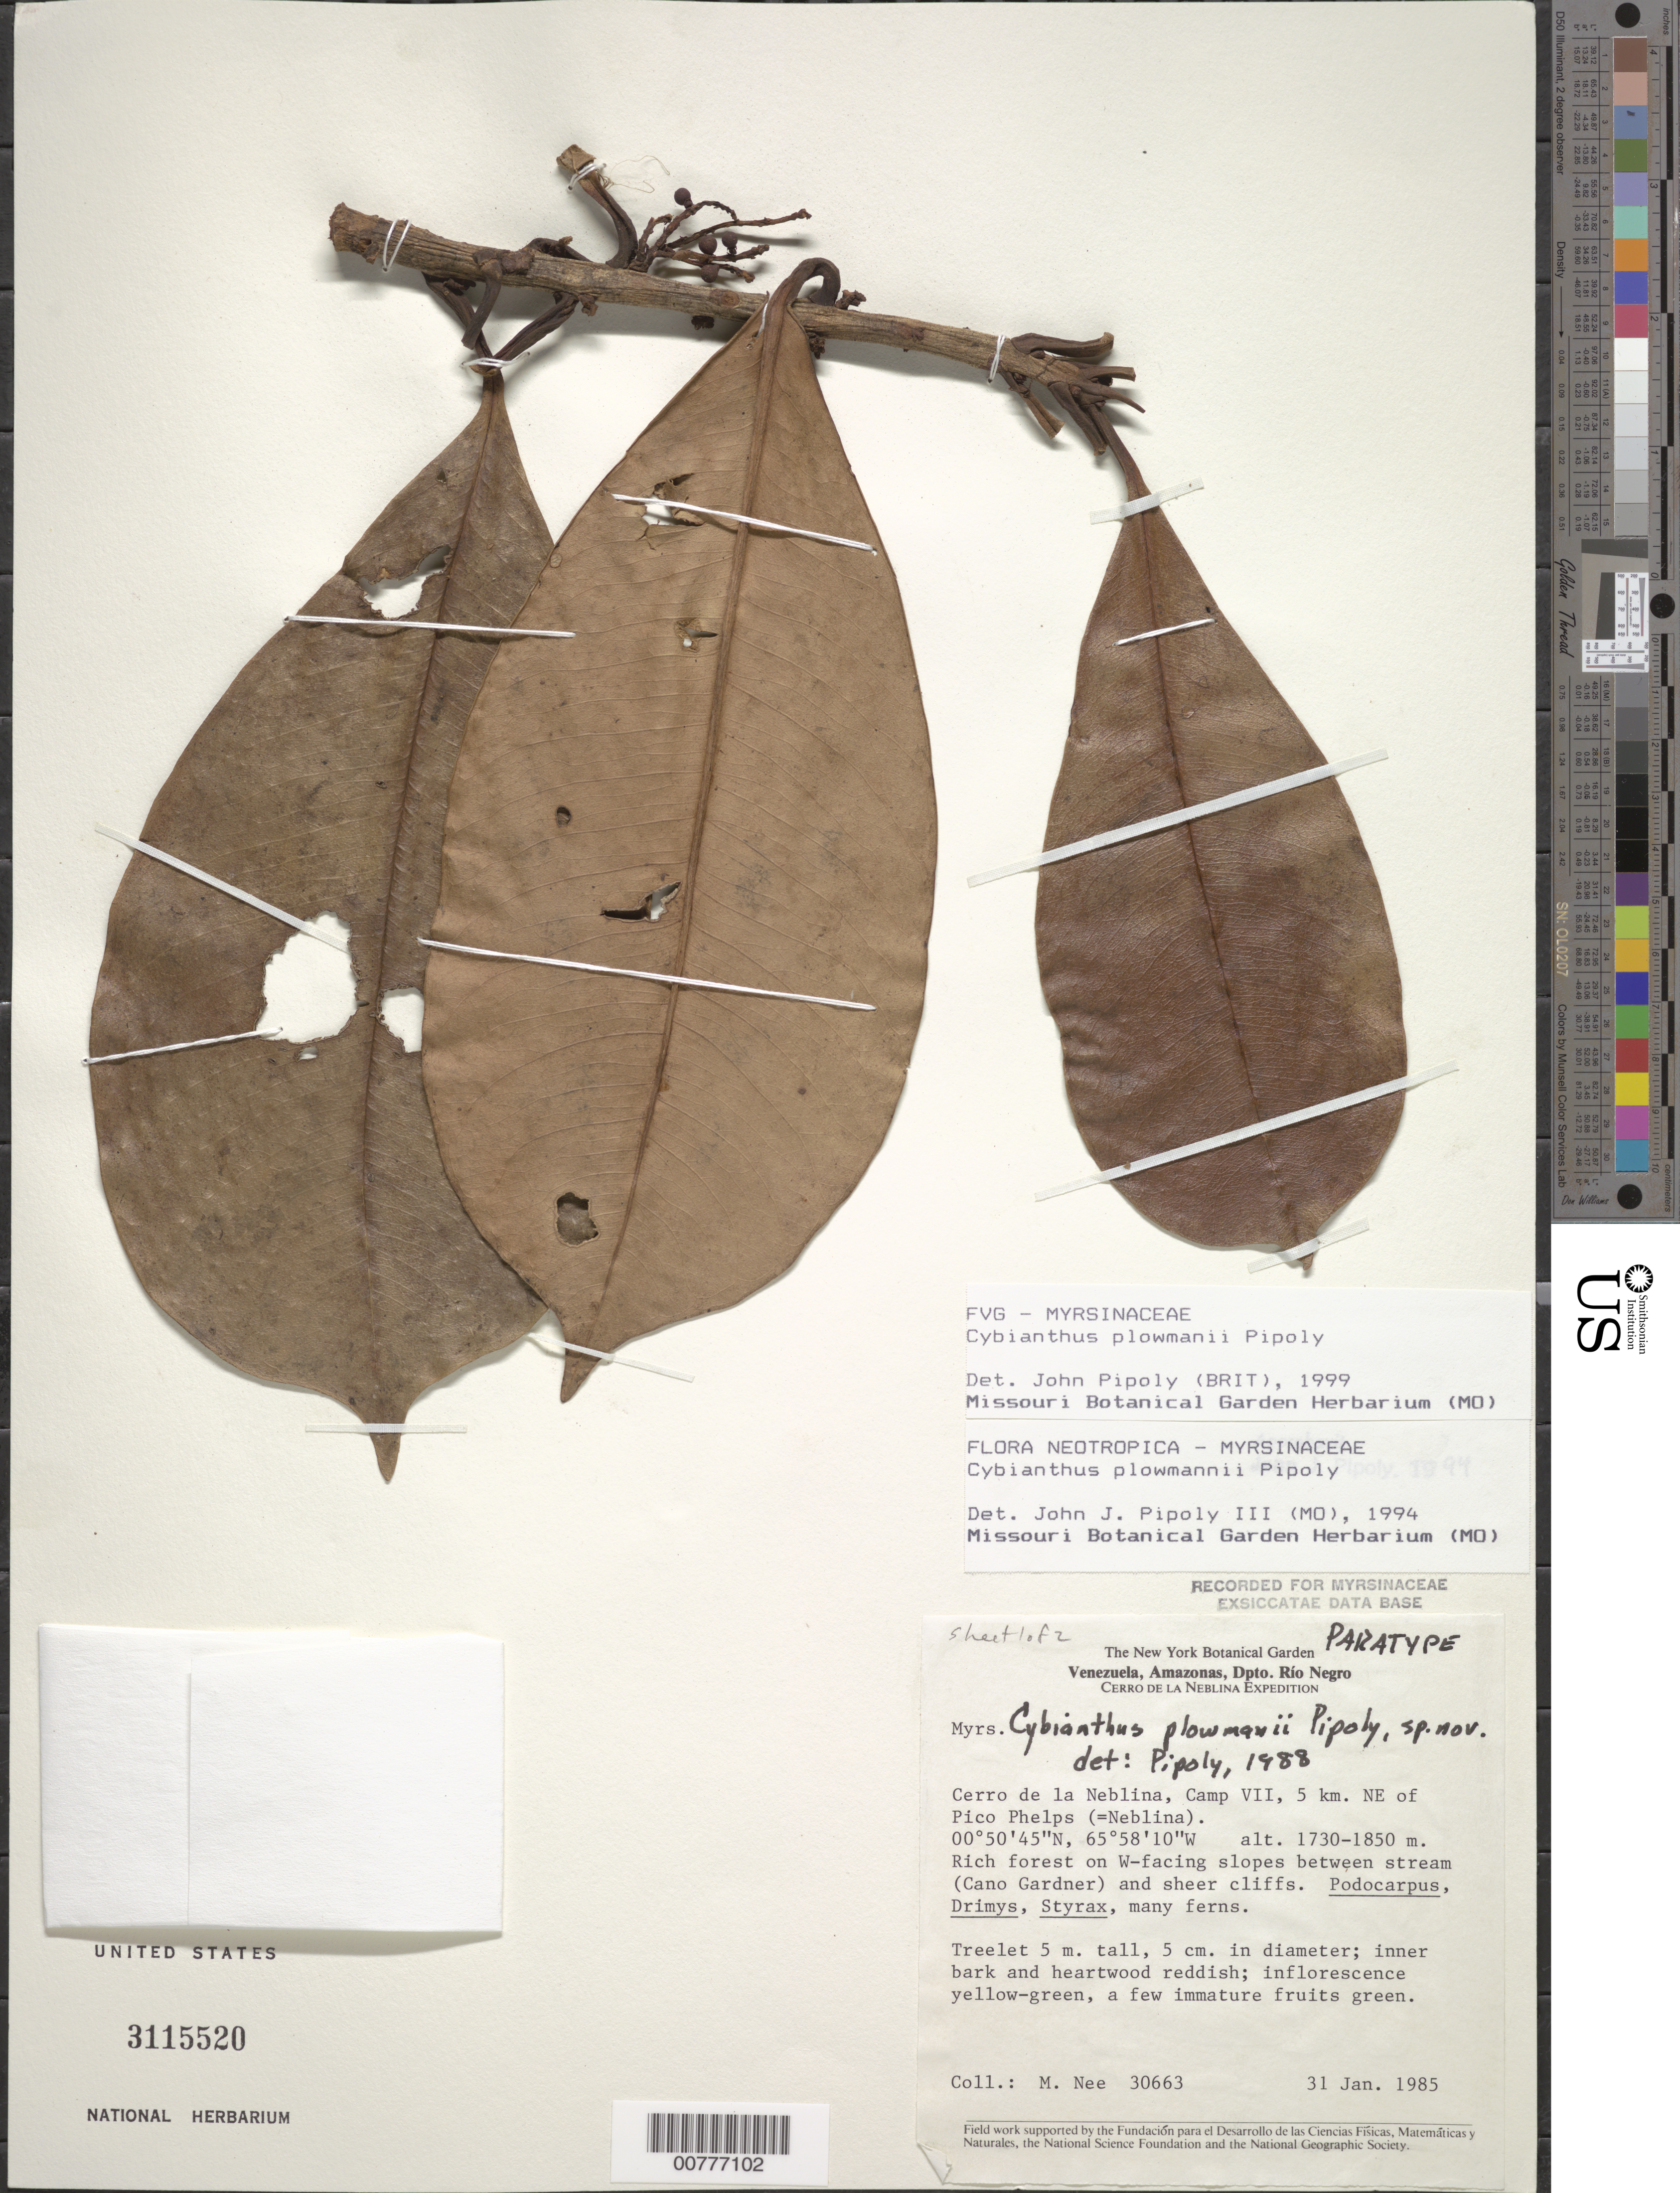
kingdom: Plantae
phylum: Tracheophyta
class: Magnoliopsida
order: Ericales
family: Primulaceae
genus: Cybianthus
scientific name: Cybianthus plowmanii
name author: Pipoly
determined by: Pipoly, J. J., III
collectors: M. Nee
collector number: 30663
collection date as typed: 31-Jan-85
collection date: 1985-01-31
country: Venezuela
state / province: Amazonas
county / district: Río Negro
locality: Cerro de la Neblina, Camp VII, 5 km NE of Pico Phelps (=Neblina)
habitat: Rich forest on W-facing slopes between stream and sheer cliffs; Podocarpus, Drimys, Styrax, many ferns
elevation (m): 1730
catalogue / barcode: US 3115520